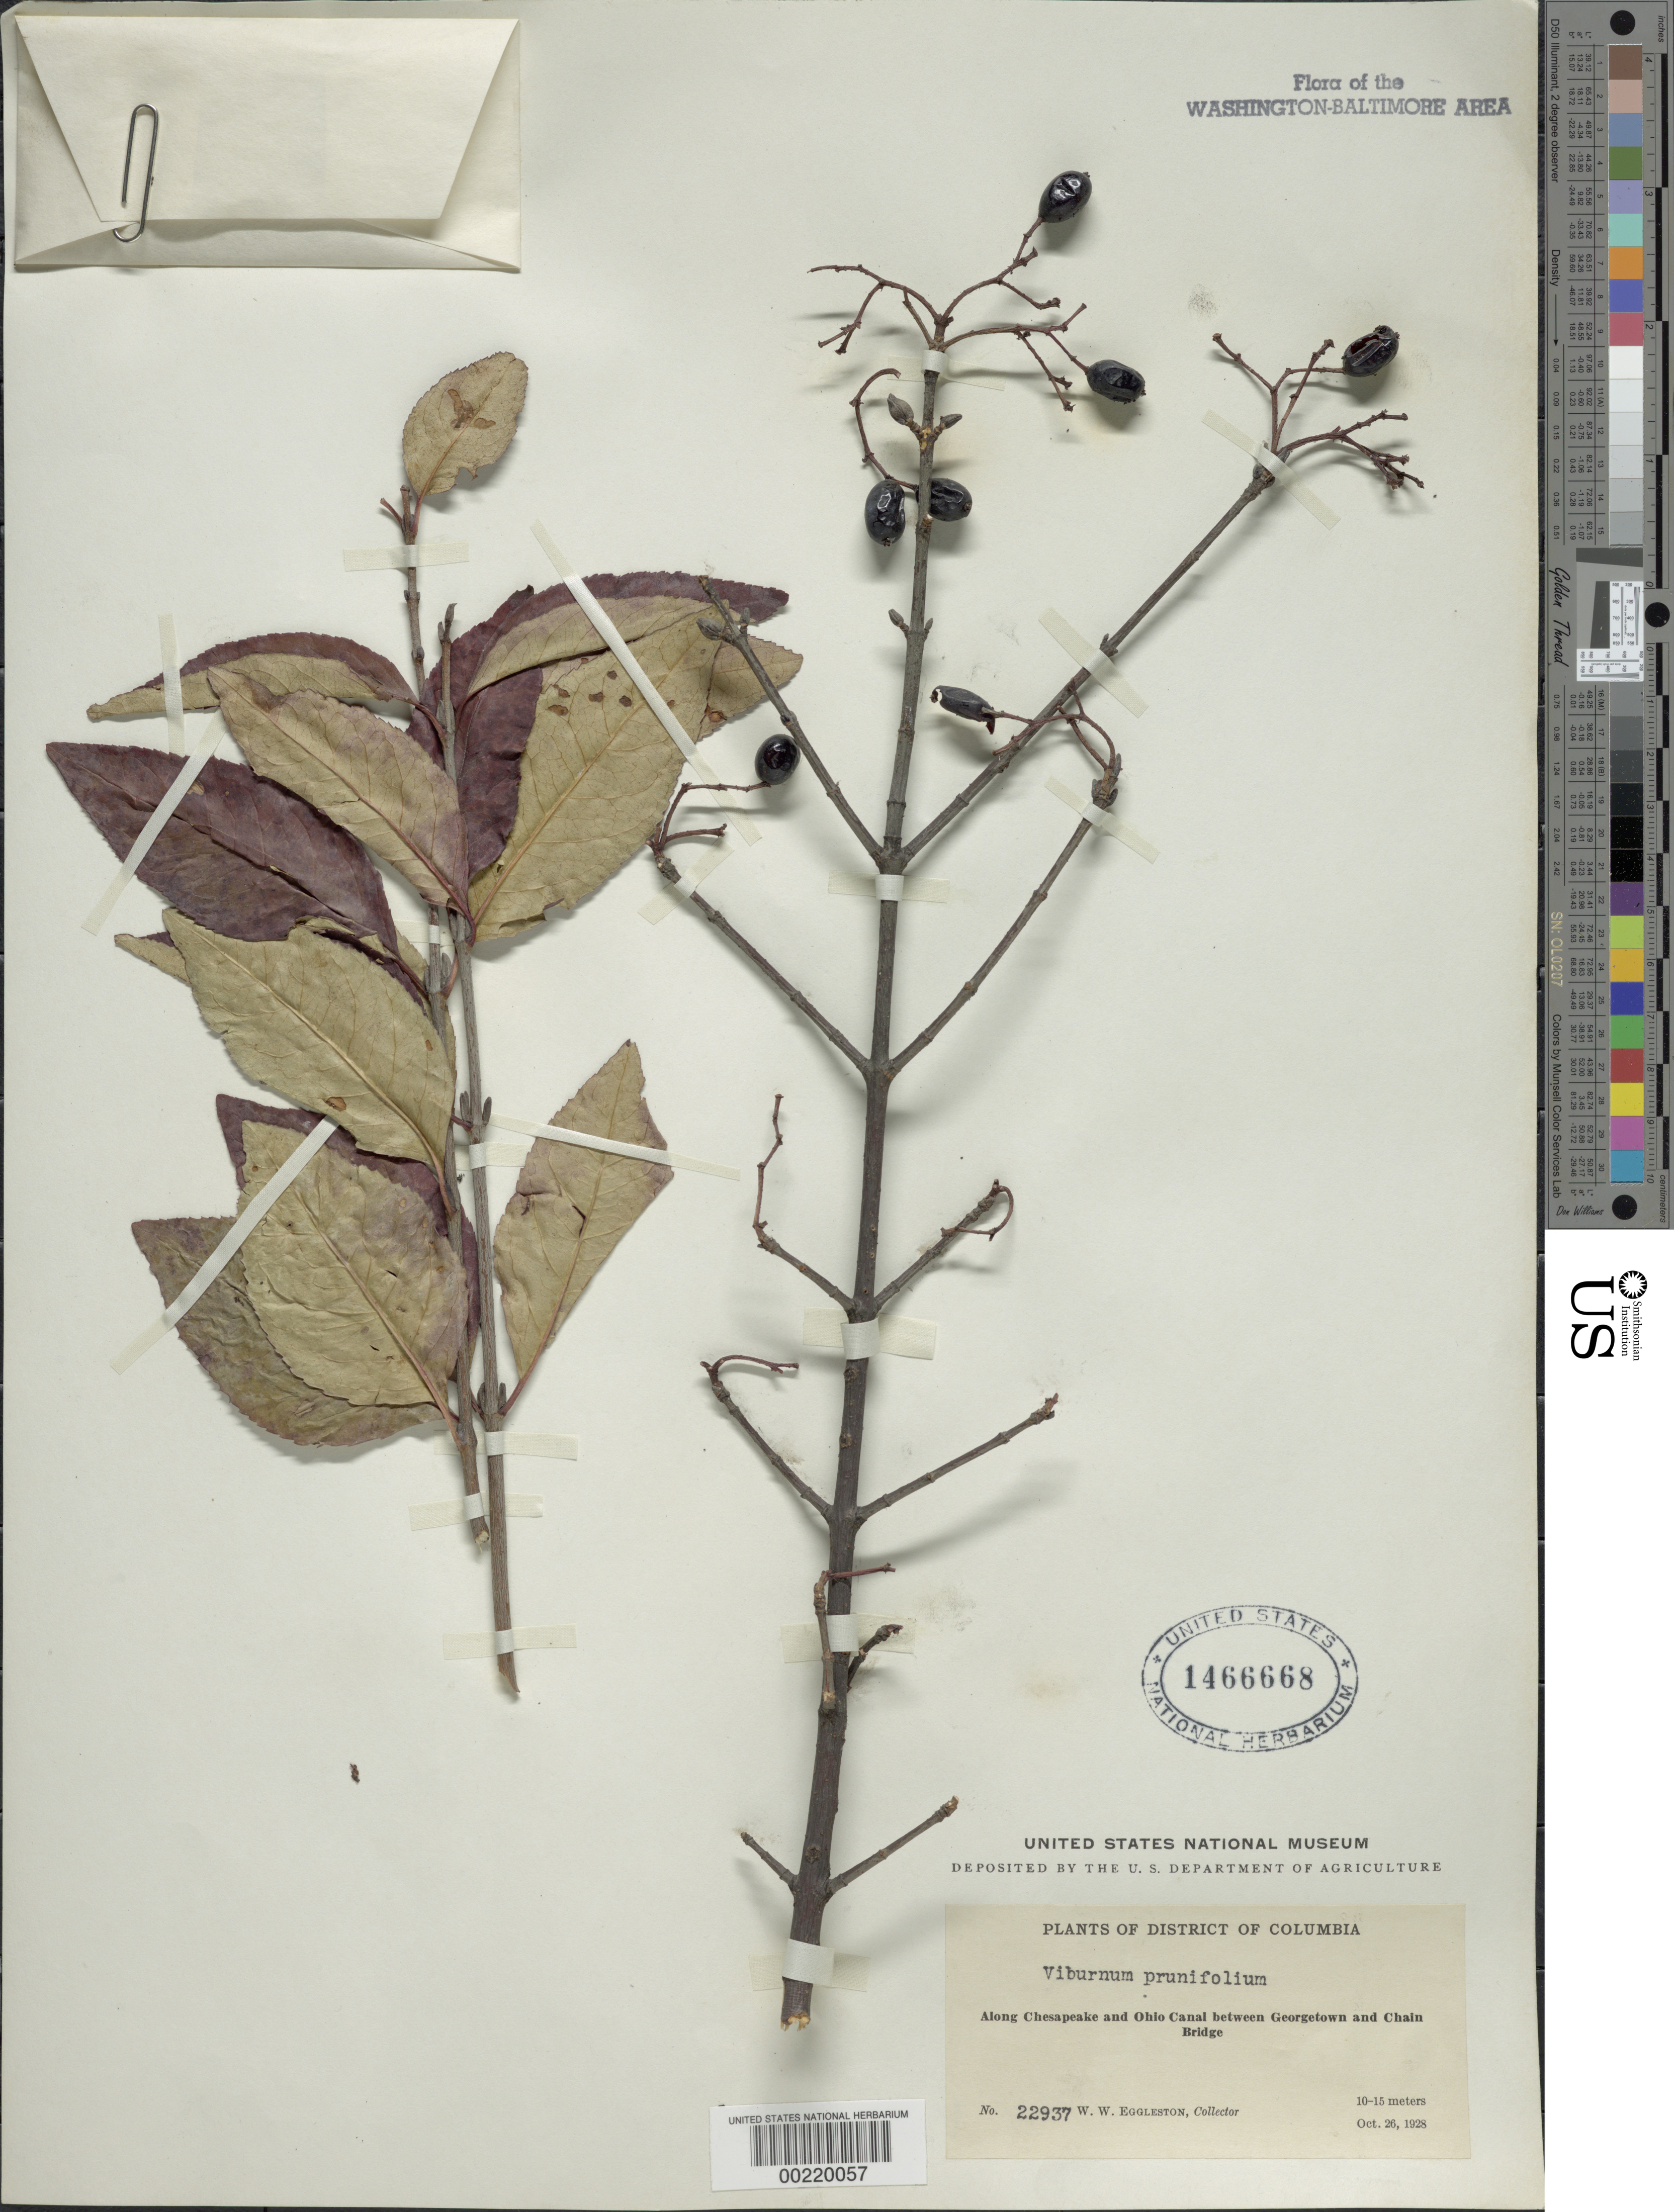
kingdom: Plantae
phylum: Tracheophyta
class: Magnoliopsida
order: Dipsacales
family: Viburnaceae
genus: Viburnum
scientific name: Viburnum prunifolium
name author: L.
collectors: W. W. Eggleston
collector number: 22937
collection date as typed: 26 Oct 1928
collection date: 1928-10-26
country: United States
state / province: District of Columbia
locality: between Georgetown and Chain Bridge on the C.& O. Canal C. & O. Canal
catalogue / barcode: US 1466668